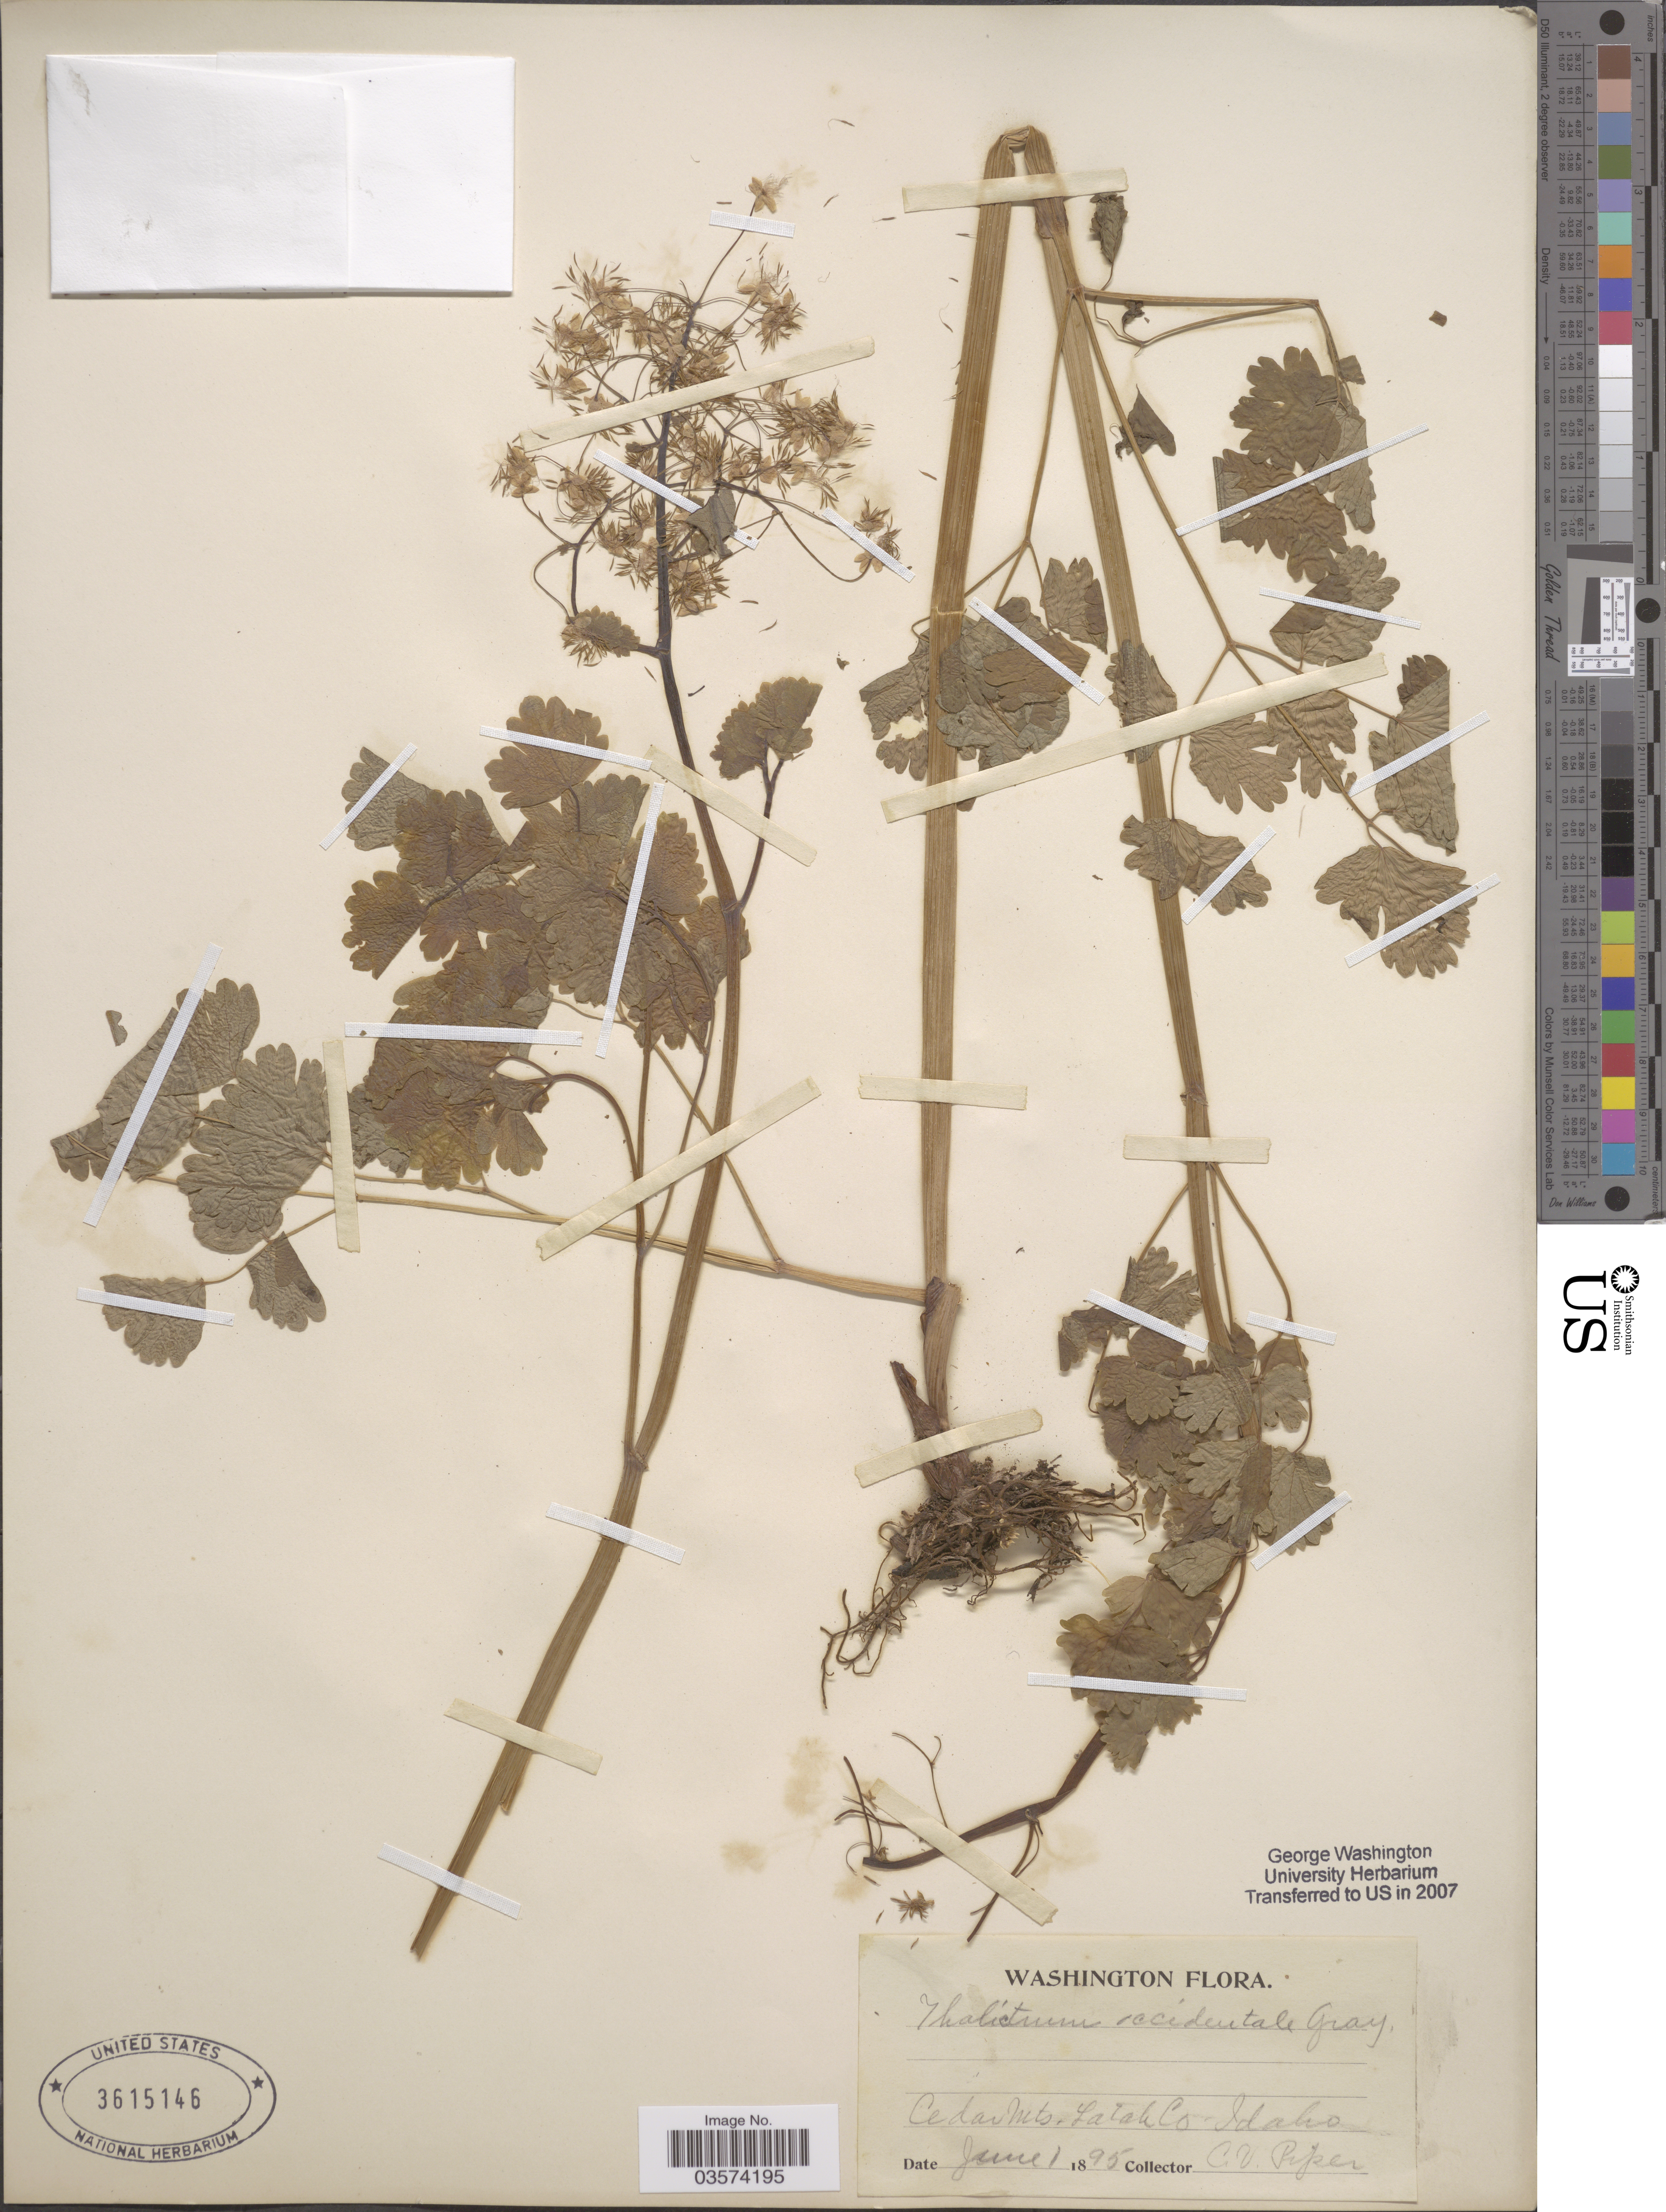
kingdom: Plantae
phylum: Tracheophyta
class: Magnoliopsida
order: Ranunculales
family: Ranunculaceae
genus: Thalictrum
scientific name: Thalictrum occidentale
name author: A. Gray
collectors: C. V. Piper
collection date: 1895-06-01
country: United States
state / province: Idaho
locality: Cedar Mts. Latah Co.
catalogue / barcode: US 3615146